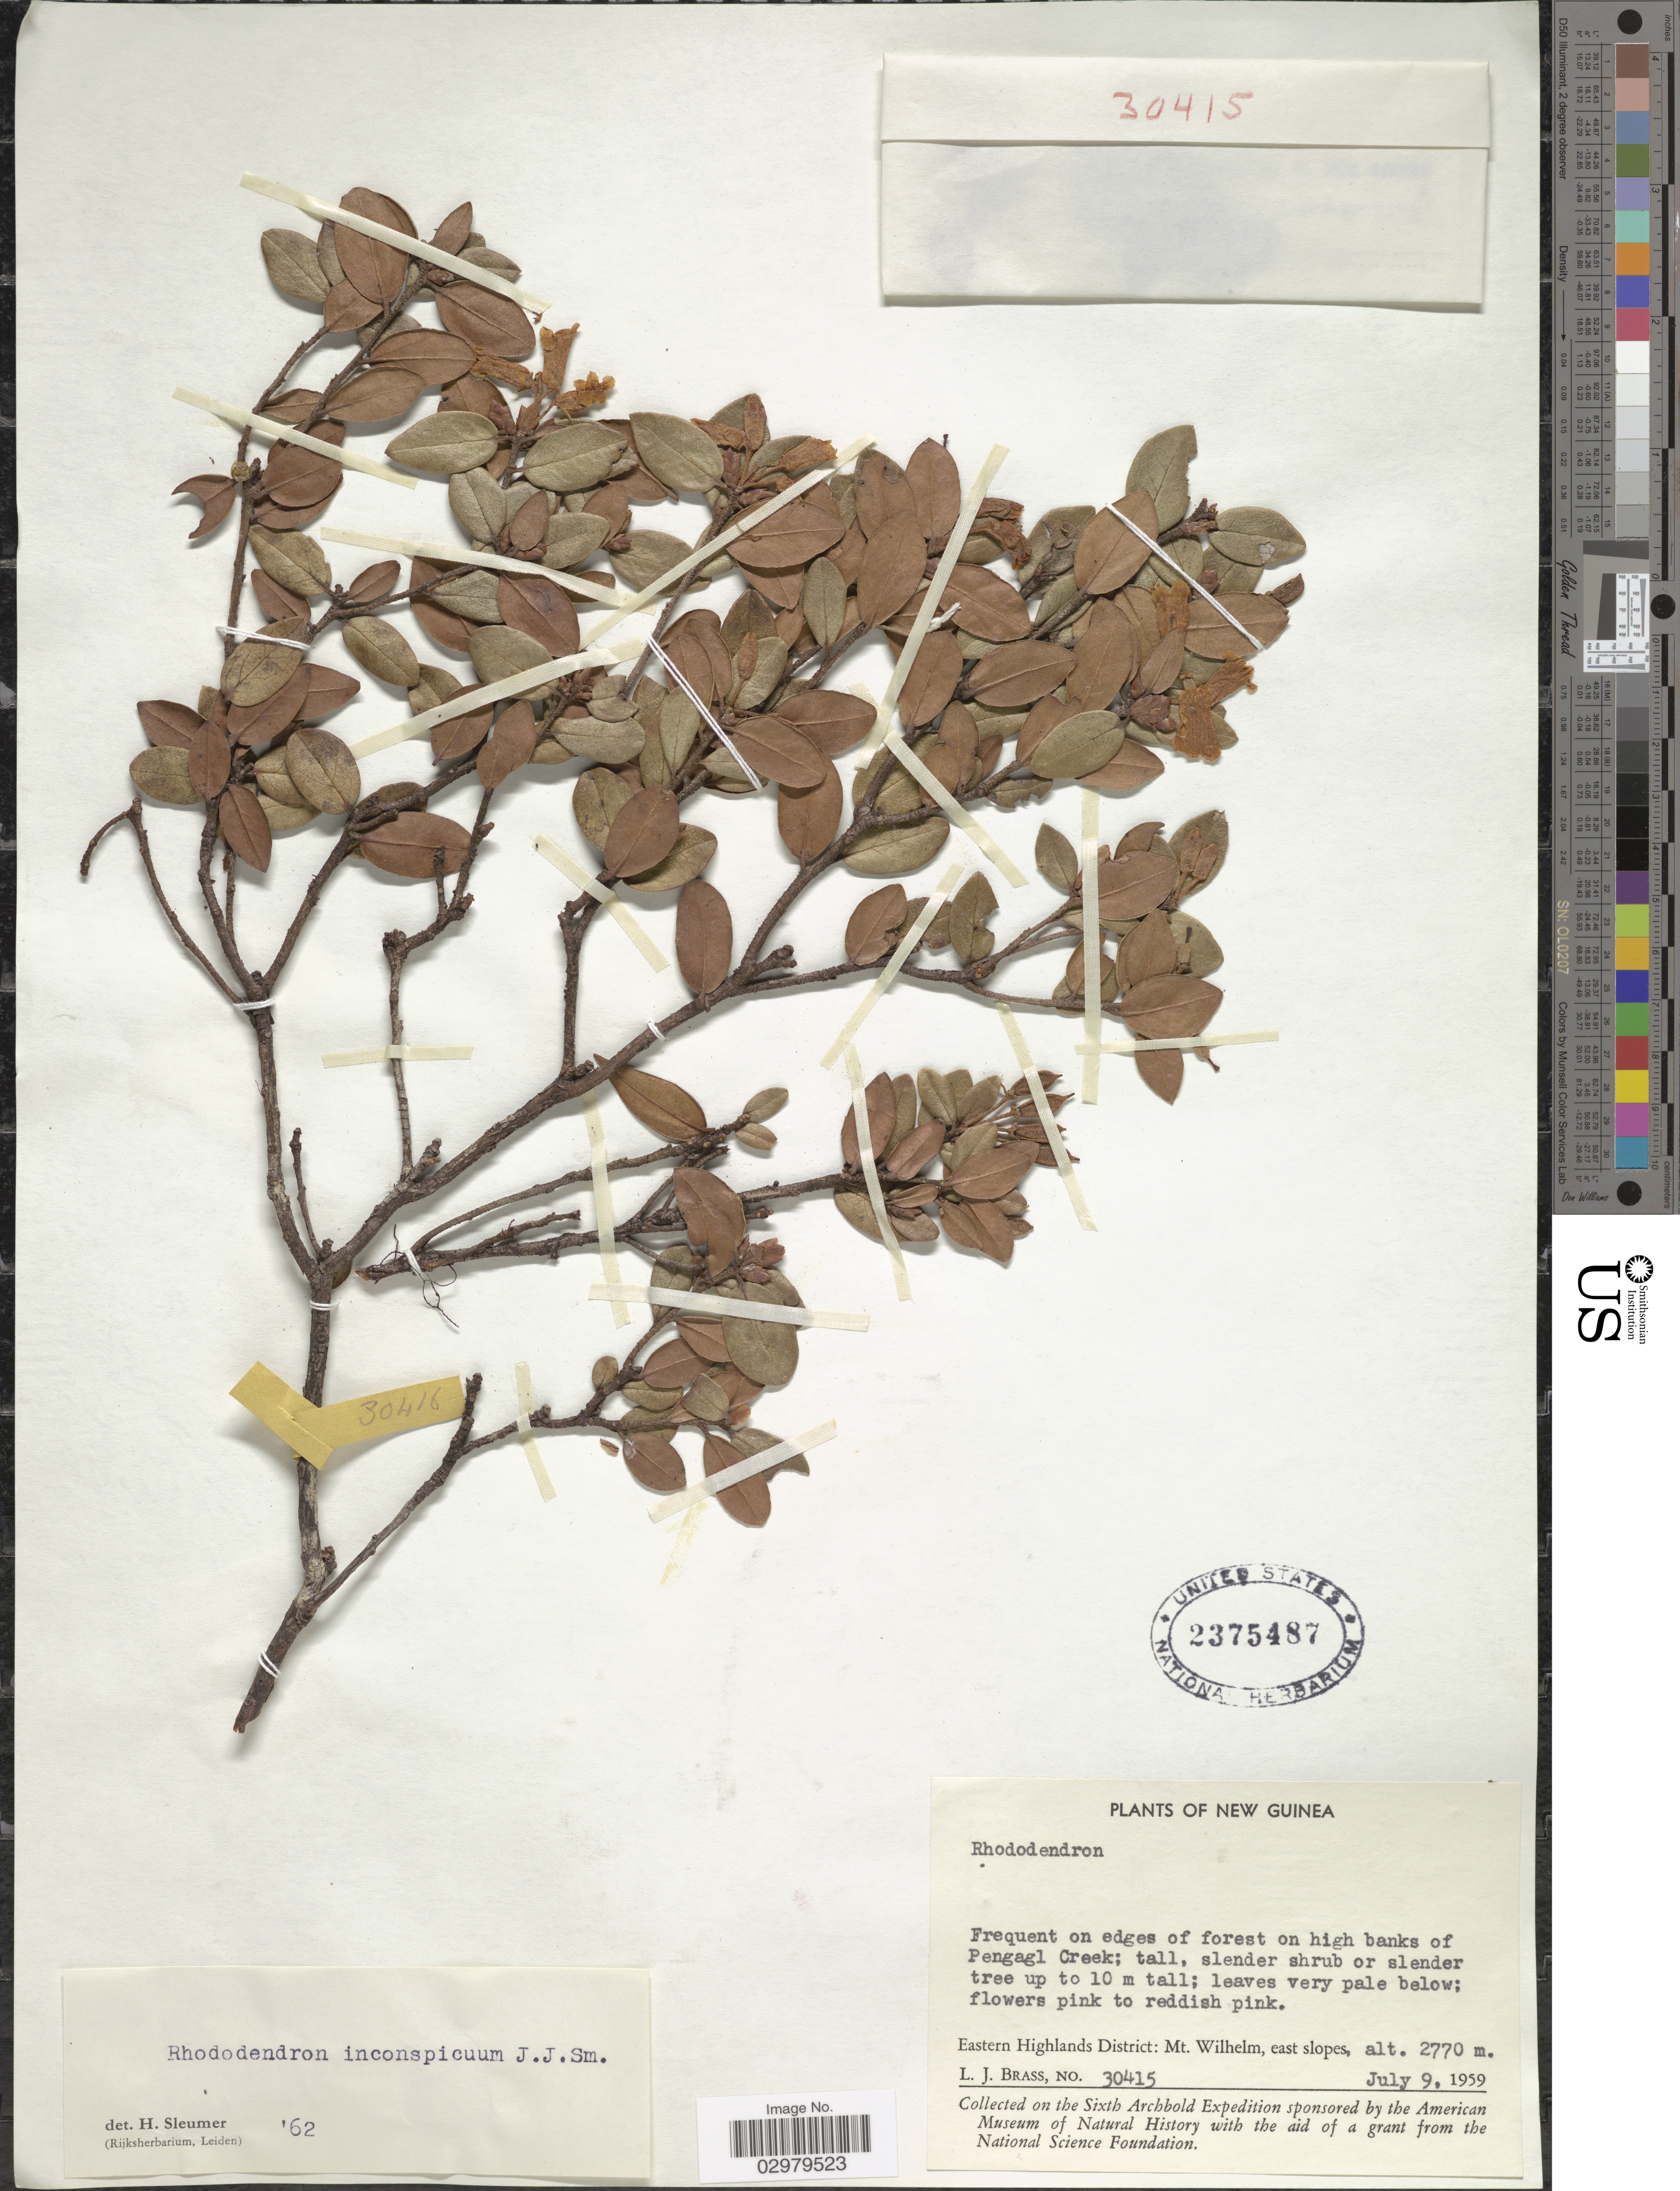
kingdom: Plantae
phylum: Tracheophyta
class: Magnoliopsida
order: Ericales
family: Ericaceae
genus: Rhododendron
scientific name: Rhododendron inconspicuum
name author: J.J. Sm.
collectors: L. J. Brass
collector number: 30415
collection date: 1959-07-09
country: Papua New Guinea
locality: New Guinea. On high banks of Pengagl Creek. Eastern Highlands District: Mt. Wilhelm, east slopes.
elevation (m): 2770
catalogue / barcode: US 2375487